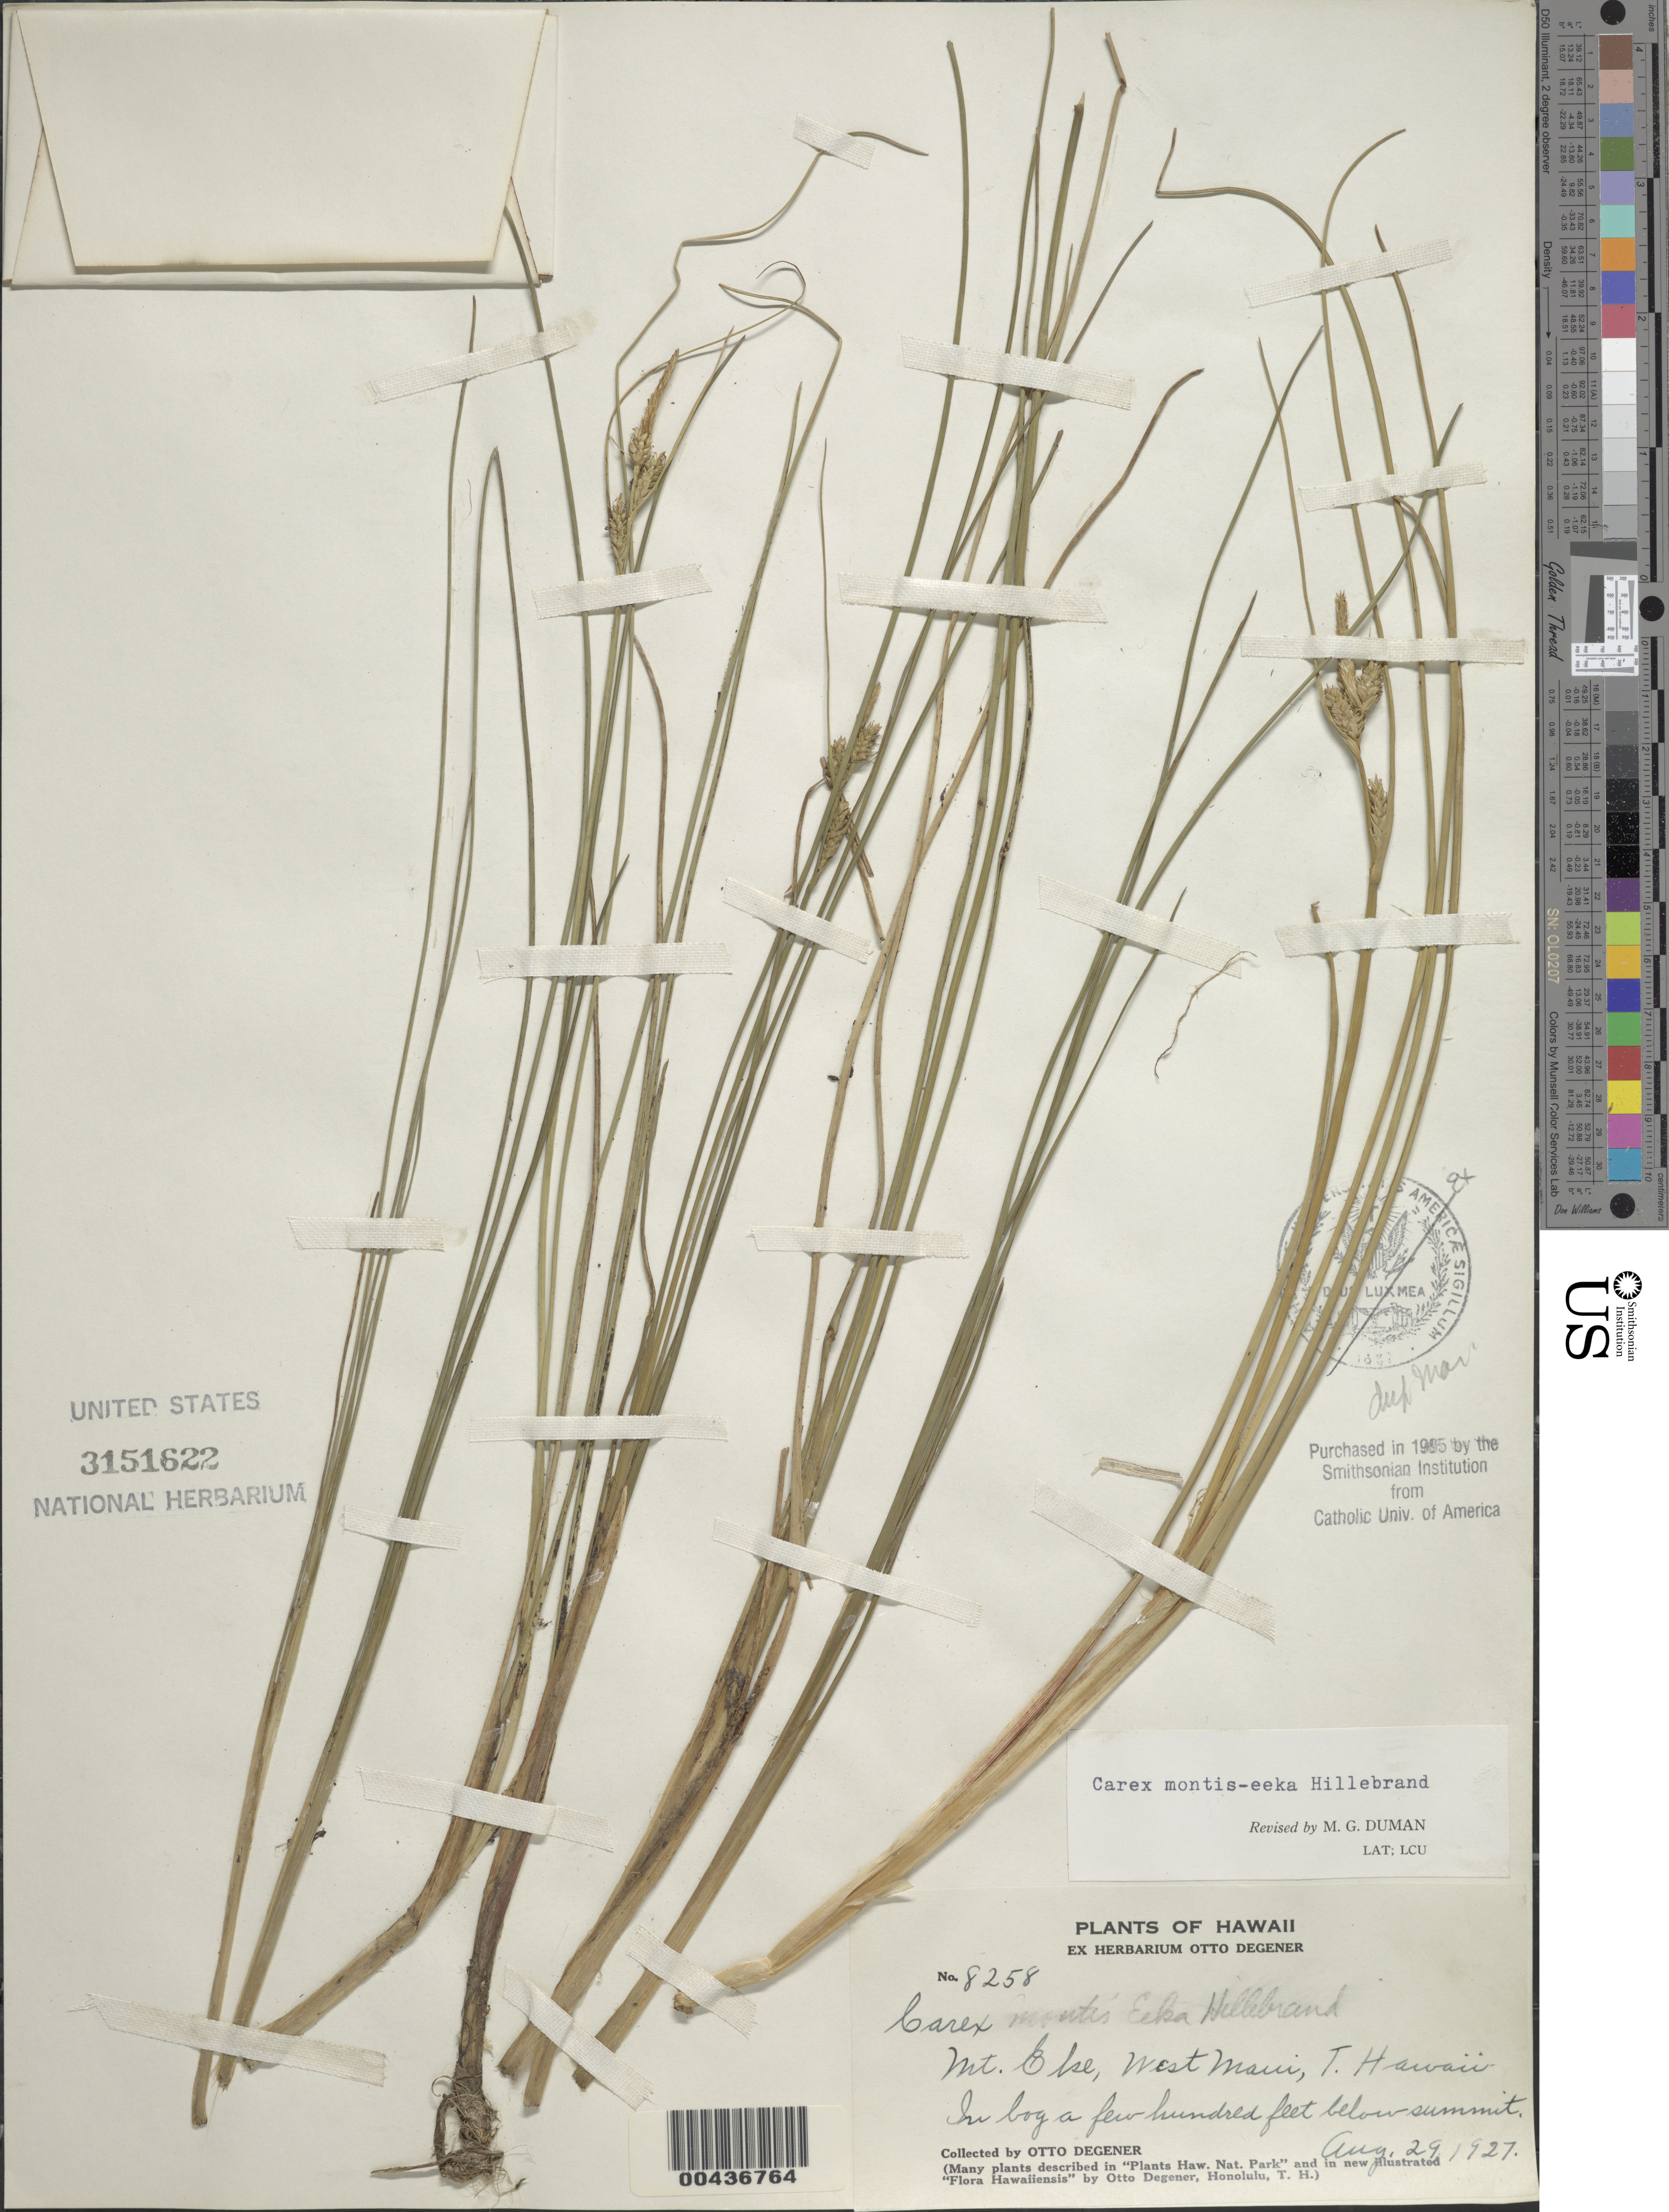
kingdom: Plantae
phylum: Tracheophyta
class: Liliopsida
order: Poales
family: Cyperaceae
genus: Carex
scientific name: Carex montis-eeka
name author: Hillebr.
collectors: O. Degener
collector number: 8258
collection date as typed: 29 Aug 1927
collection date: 1927-08-29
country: United States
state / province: Hawaii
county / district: Maui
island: Maui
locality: Mt. Eke, West Maui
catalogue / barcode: US 3151622